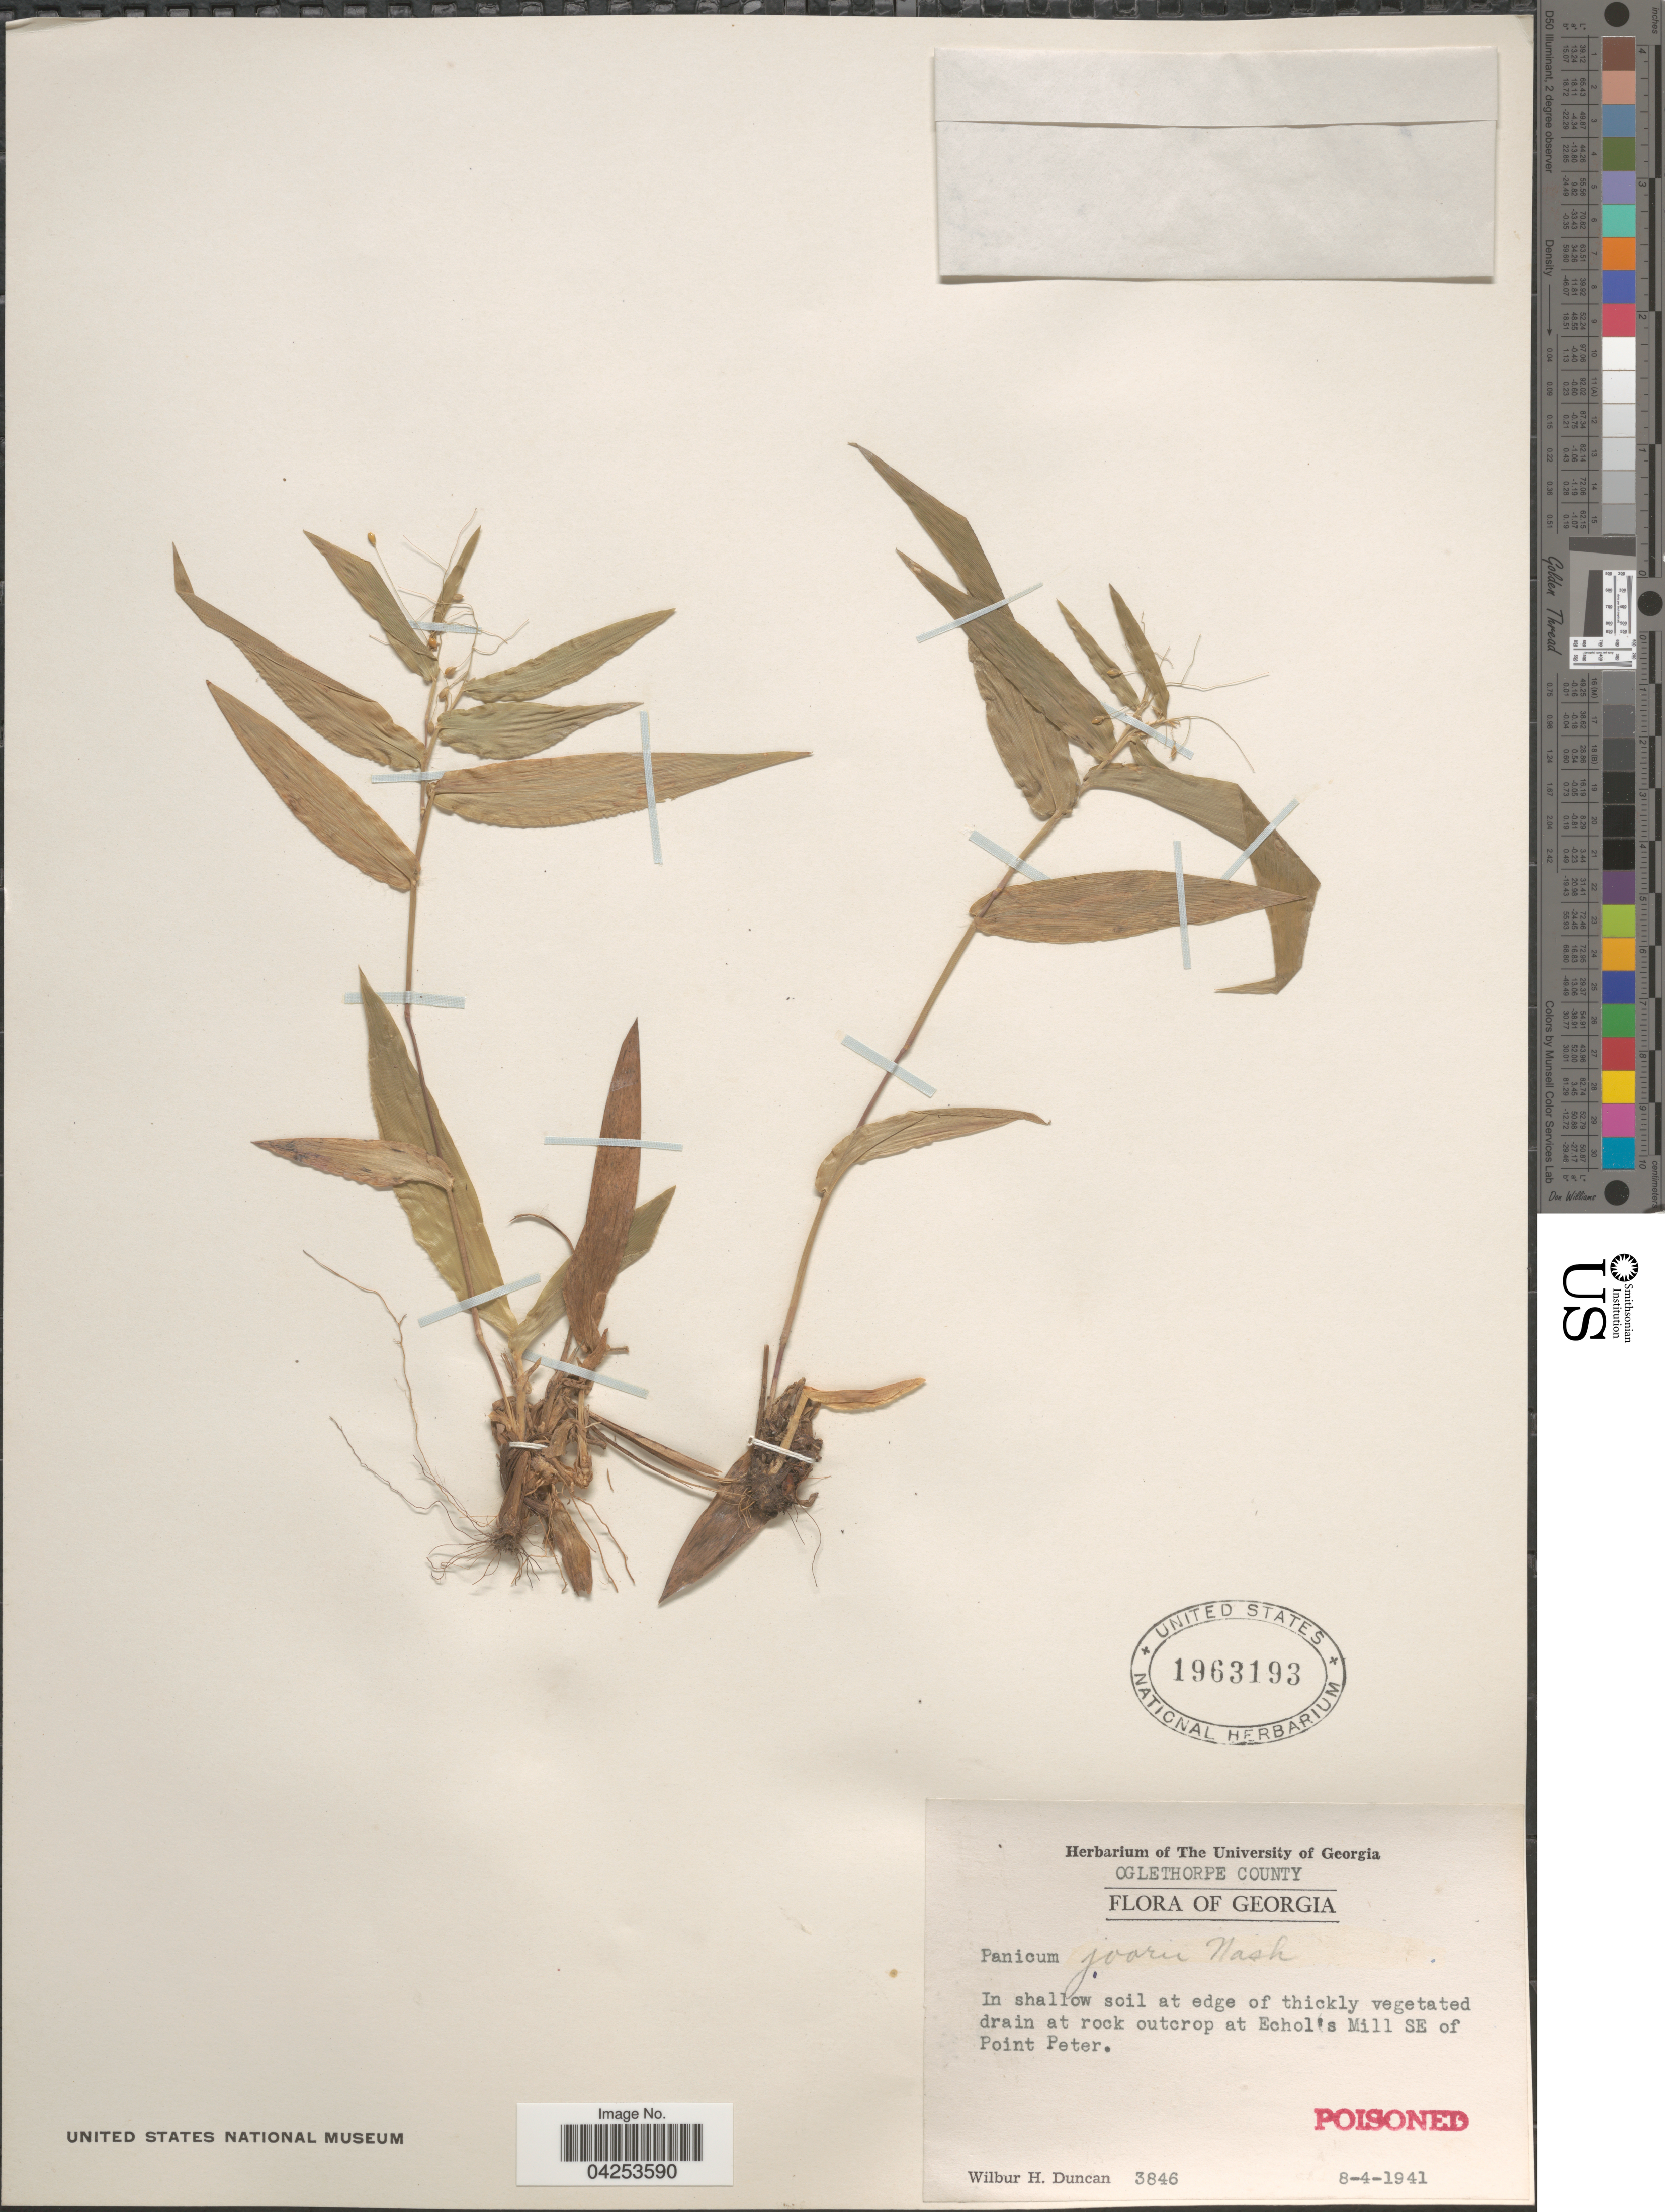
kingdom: Plantae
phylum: Tracheophyta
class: Liliopsida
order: Poales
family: Poaceae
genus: Dichanthelium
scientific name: Dichanthelium commutatum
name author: (Schult.) Gould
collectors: W. H. Duncan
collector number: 3846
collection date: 1941-08-04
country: United States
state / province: Georgia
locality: Oglethorpe County. In shallow soil at edge of thickly vegetated drain at rock outcrop at Echol's Mill SE of Point Peter.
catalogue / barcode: US 1963193